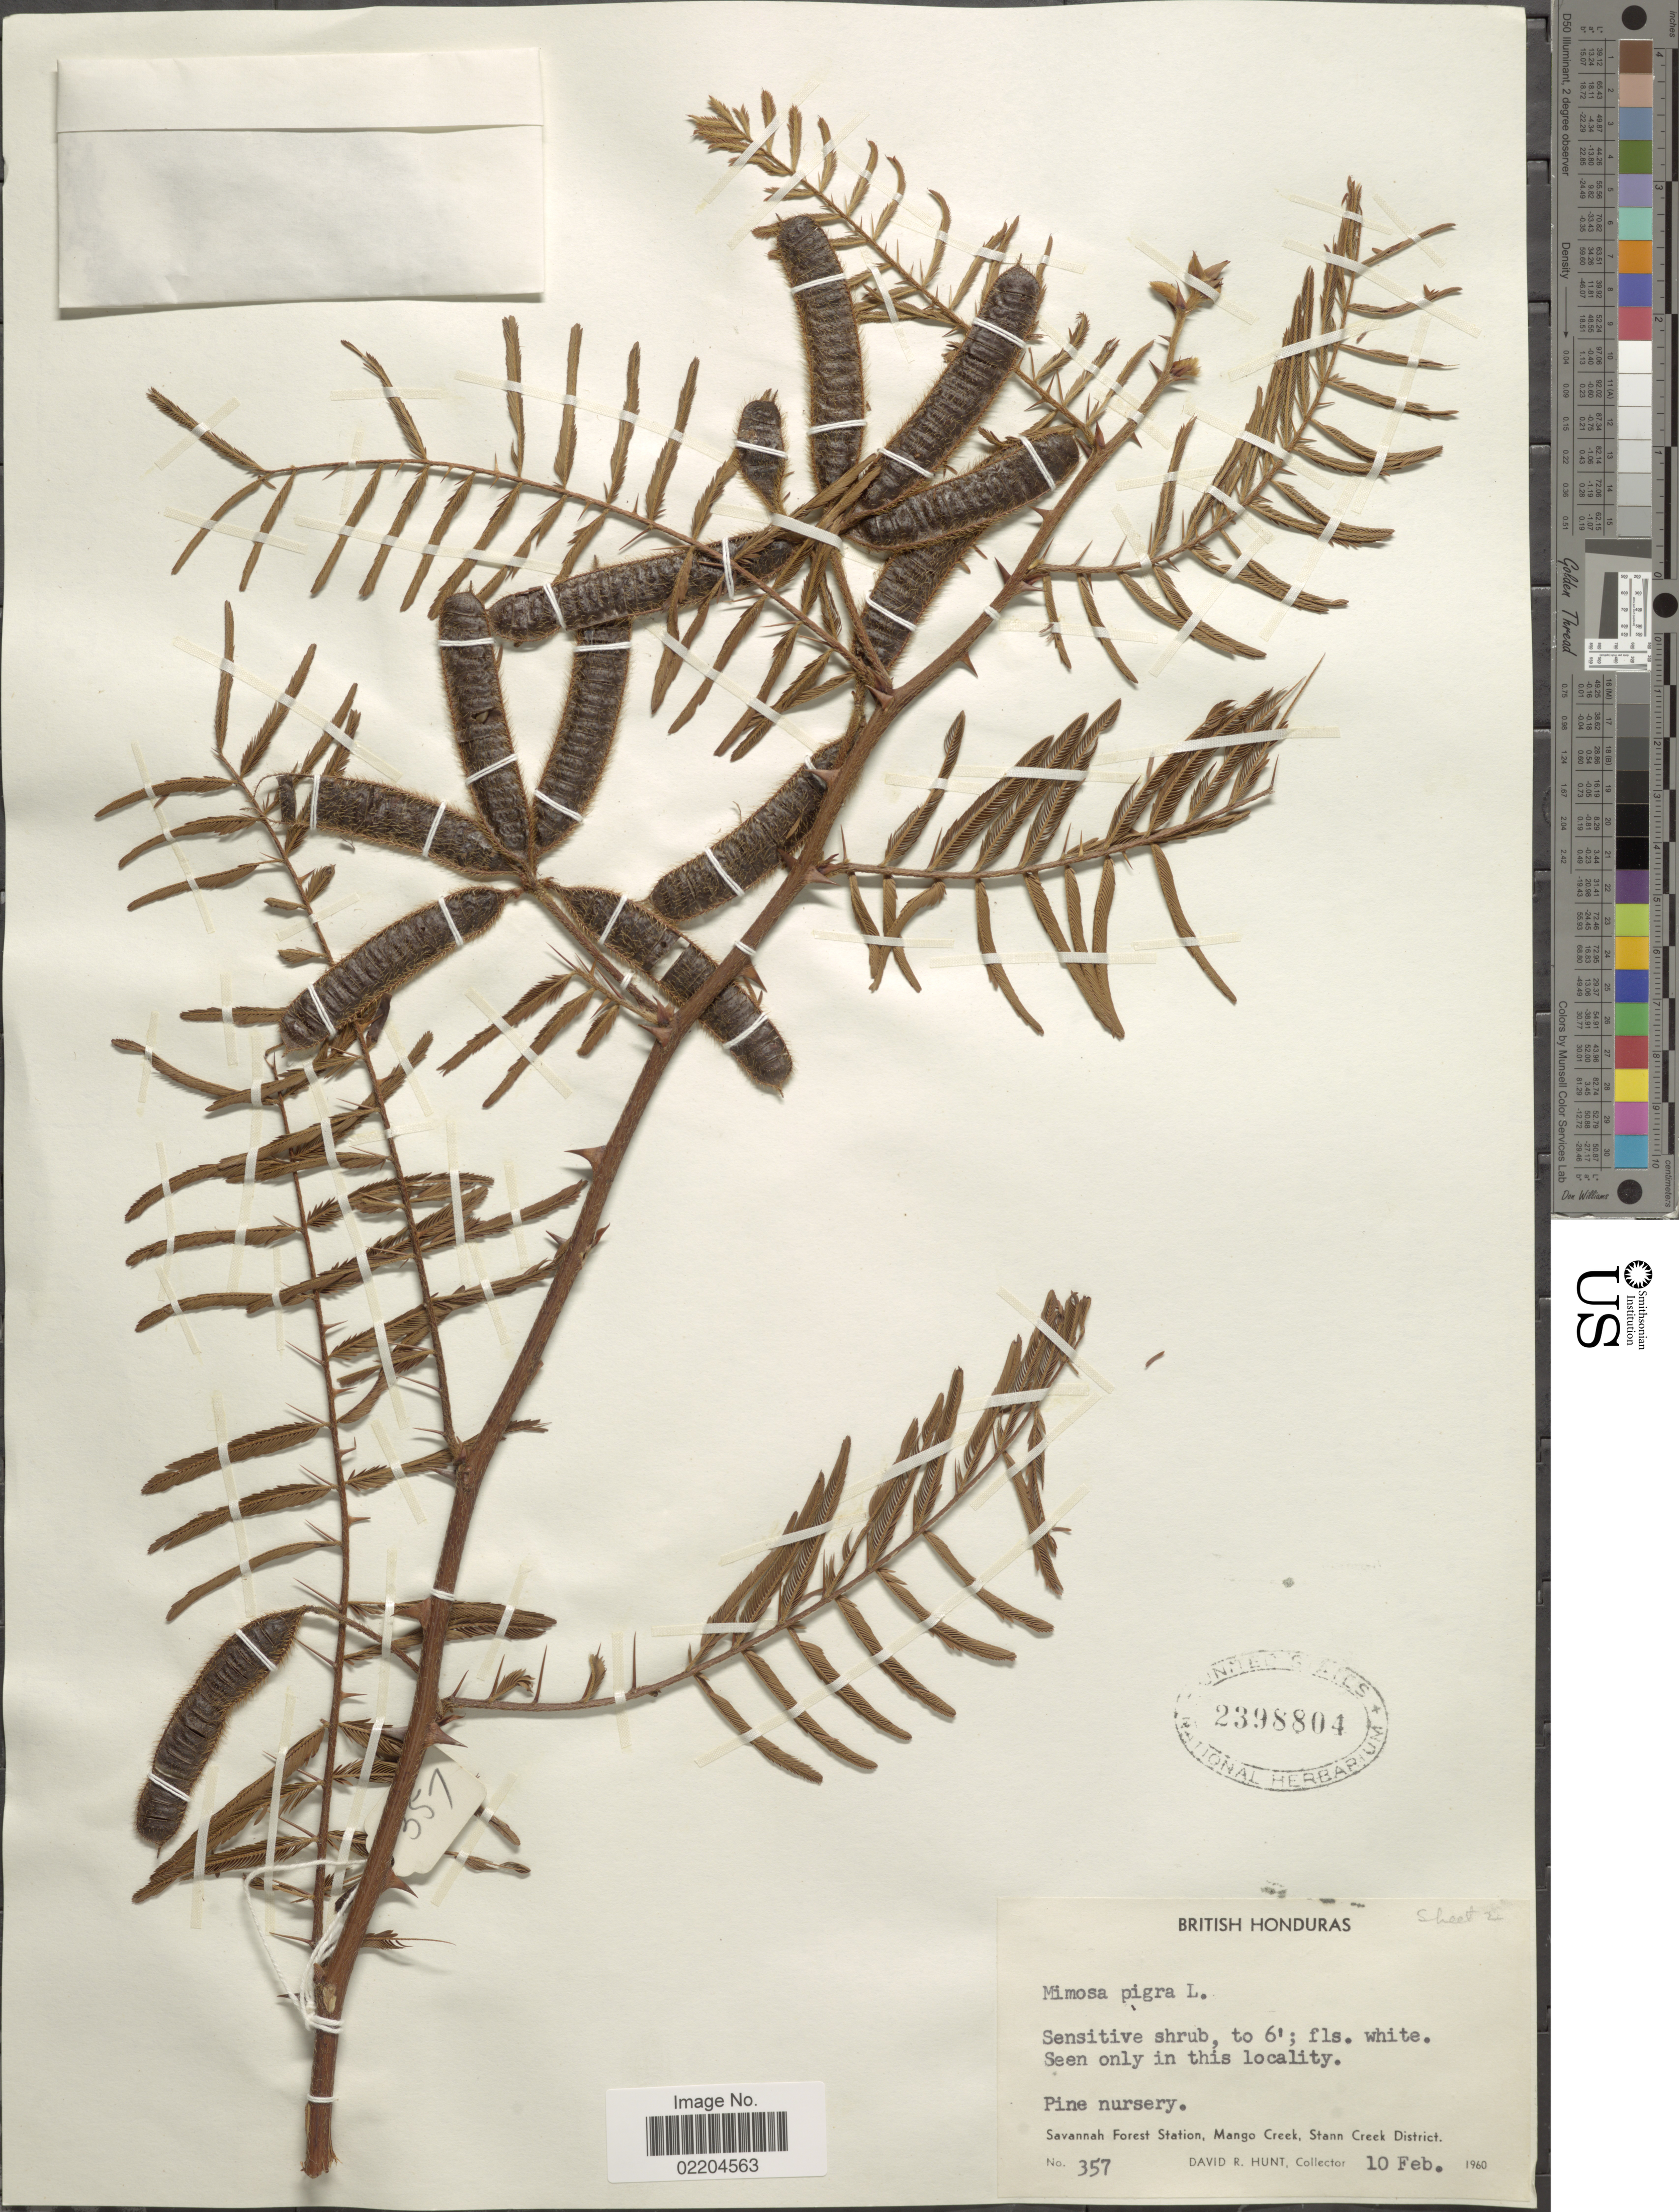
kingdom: Plantae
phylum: Tracheophyta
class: Magnoliopsida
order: Fabales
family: Fabaceae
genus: Mimosa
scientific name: Mimosa pigra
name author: L.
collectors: D. R. Hunt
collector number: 357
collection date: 1960-02-10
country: Belize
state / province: Stann Creek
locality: Savannah Forest Station, Mango Creek, Stann Creek District. British Honduras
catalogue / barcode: US 2398804